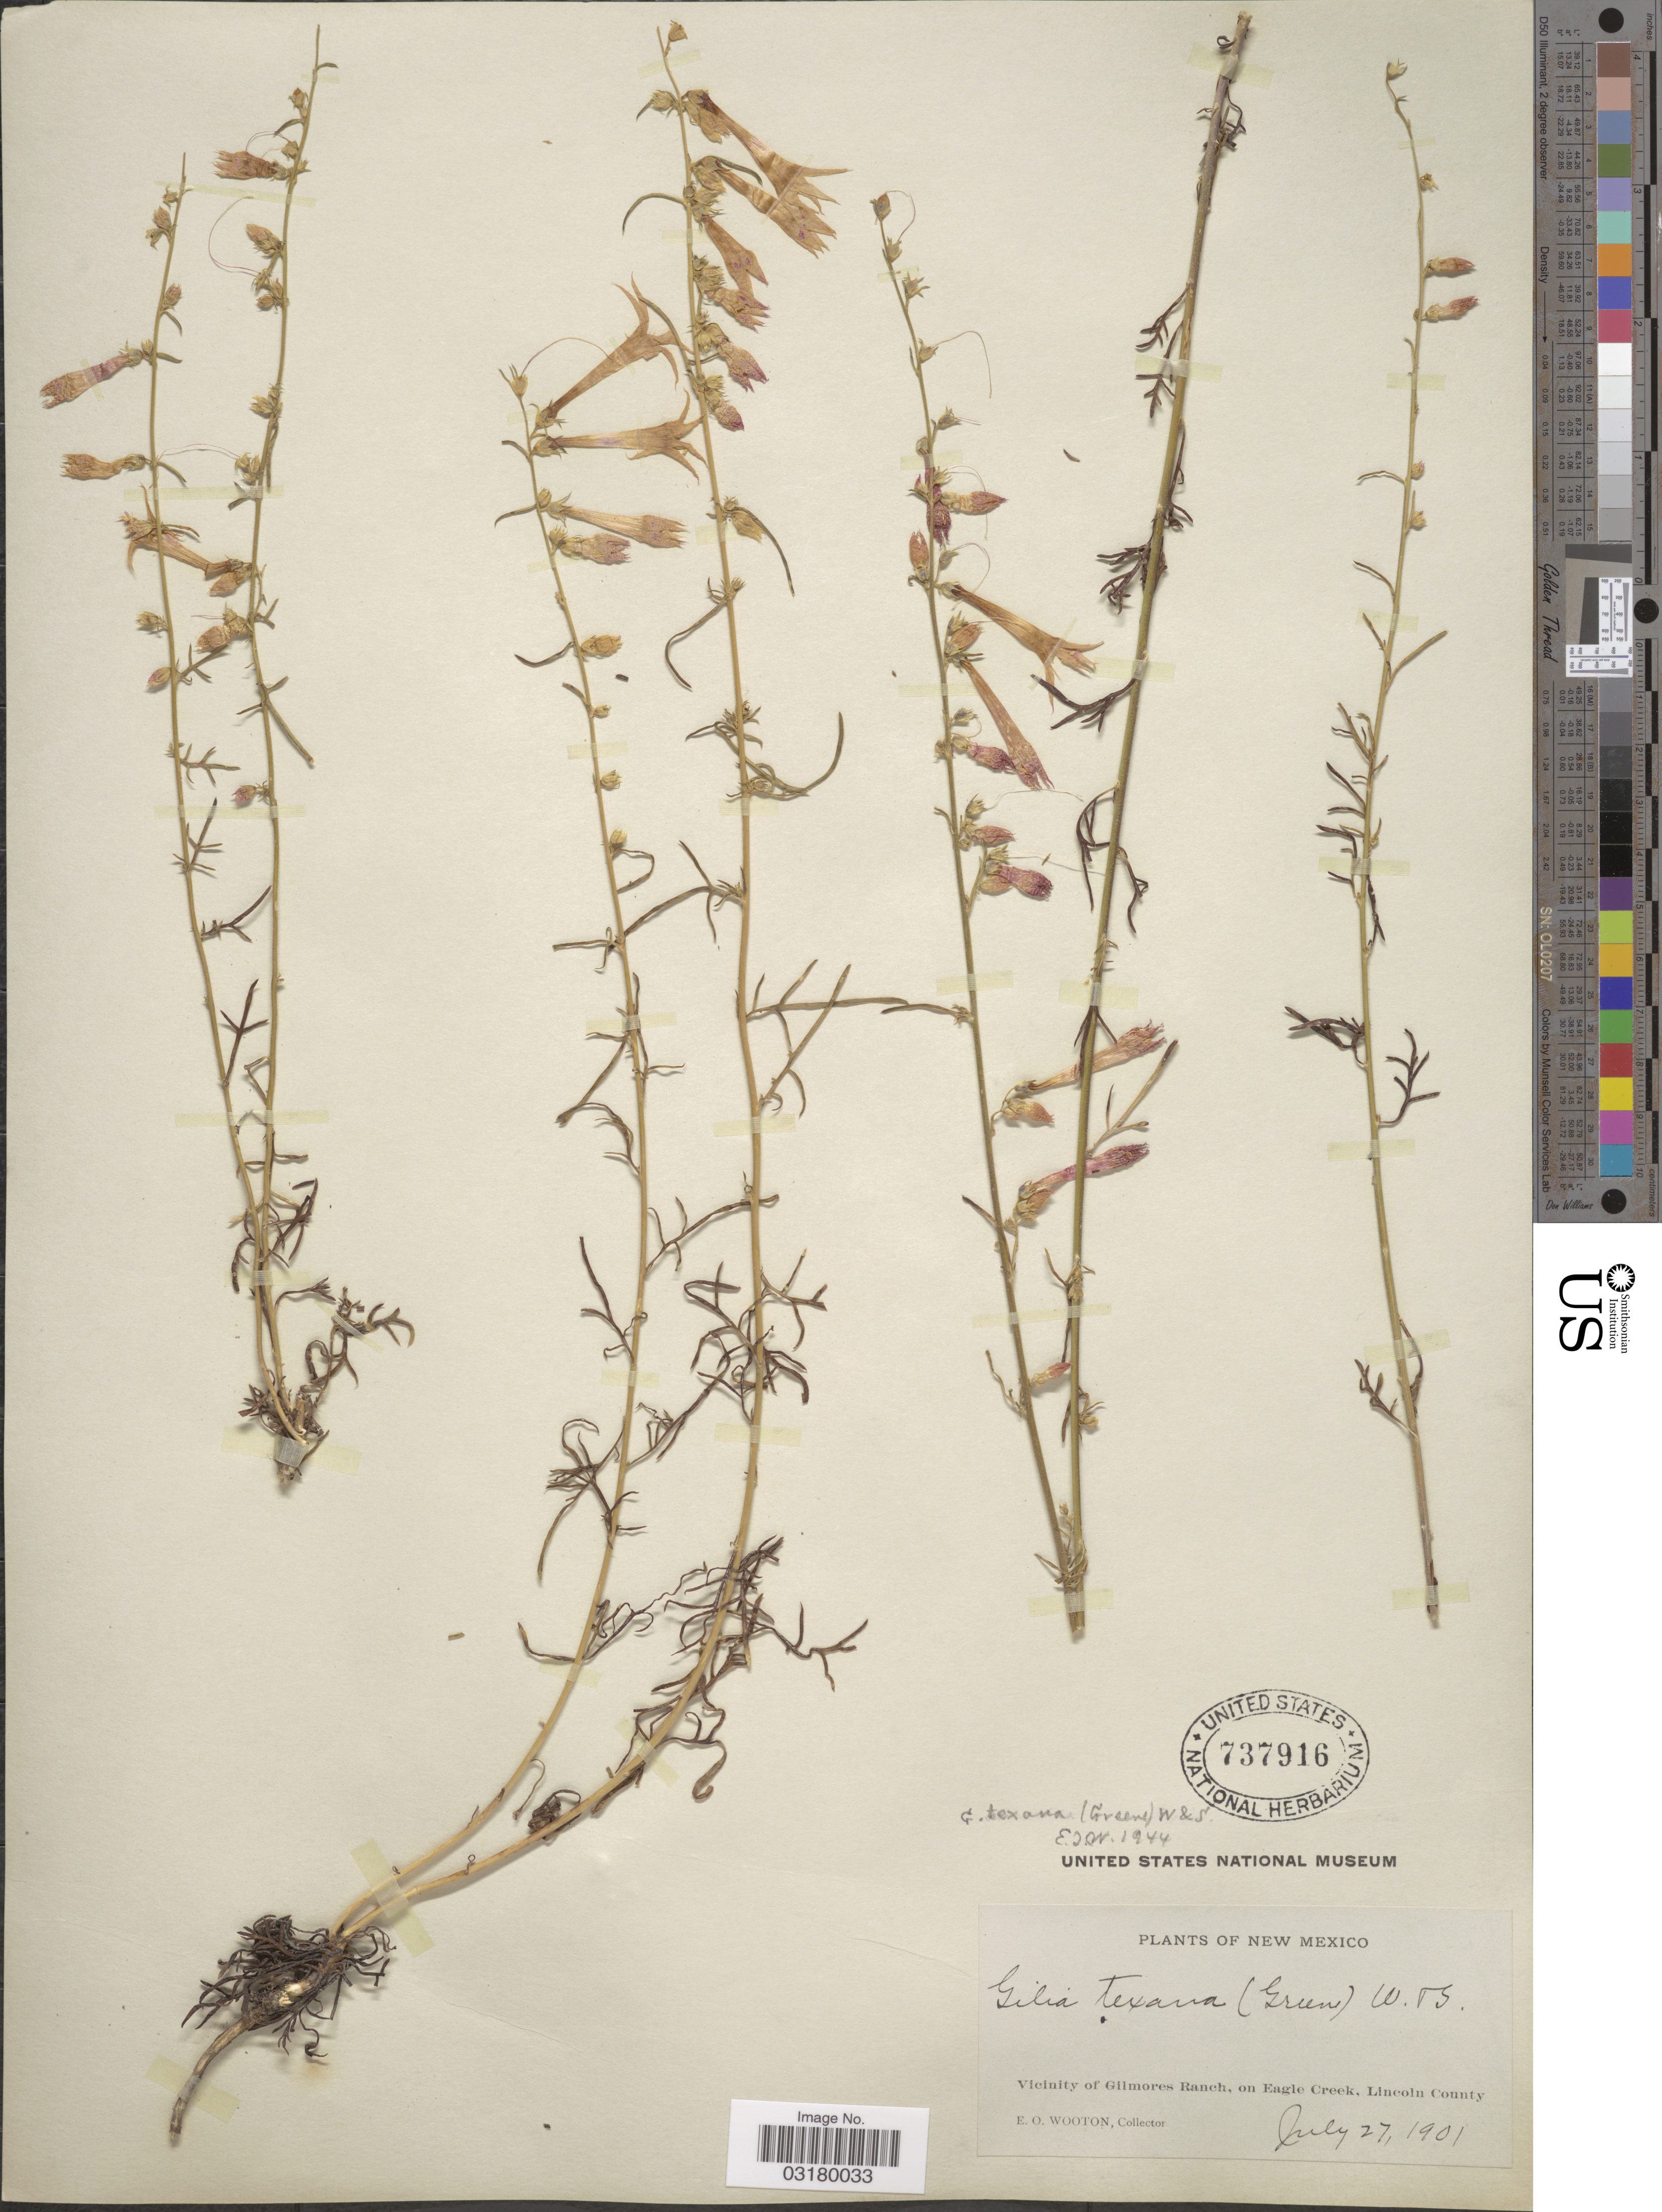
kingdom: Plantae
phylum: Tracheophyta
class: Magnoliopsida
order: Ericales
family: Polemoniaceae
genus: Ipomopsis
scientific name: Ipomopsis aggregata subsp. formosissima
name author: (Greene) Wherry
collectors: E. O. Wooton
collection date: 1901-07-27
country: United States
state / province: New Mexico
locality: Vicinity of Gilmores Ranch, on Eagle Creek, Lincoln County.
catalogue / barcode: US 737916